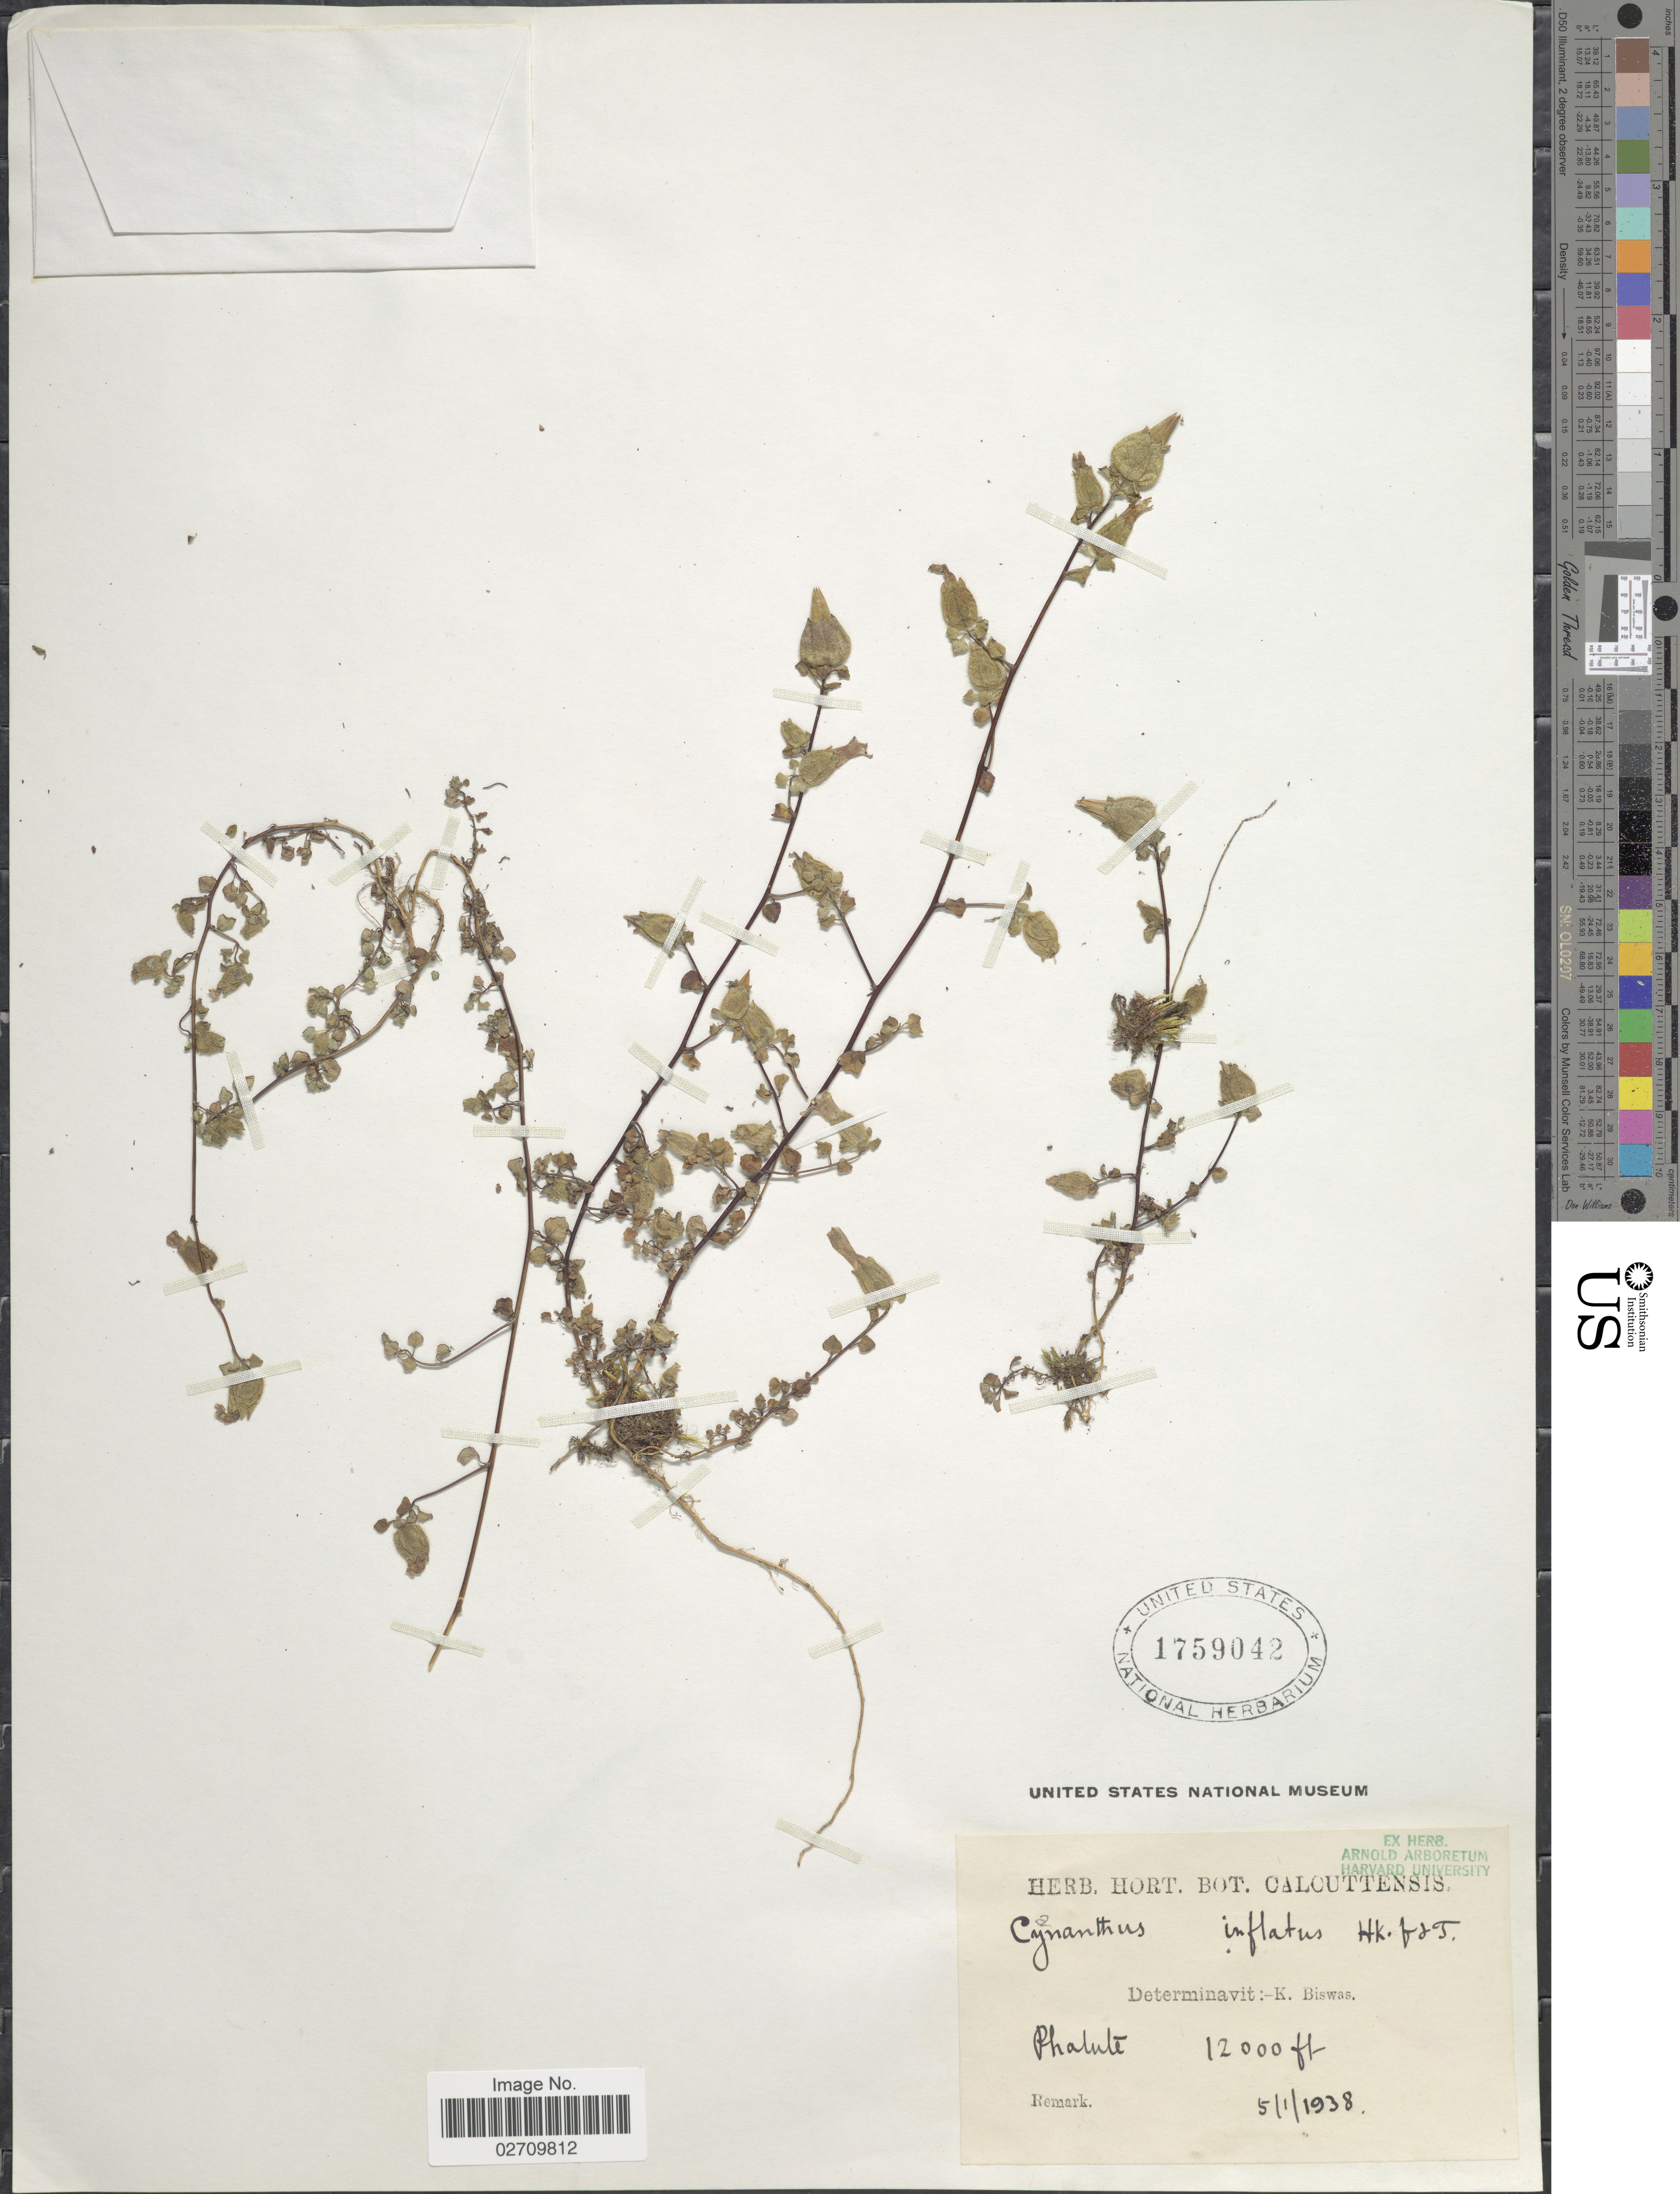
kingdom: Plantae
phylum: Tracheophyta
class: Magnoliopsida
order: Asterales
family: Campanulaceae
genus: Cyananthus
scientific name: Cyananthus inflatus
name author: Hook. f. & Thomson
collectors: ex herb. horti Calcuttensis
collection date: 1938-01-05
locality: Phalute [interpreted]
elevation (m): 3658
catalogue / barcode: US 1759042